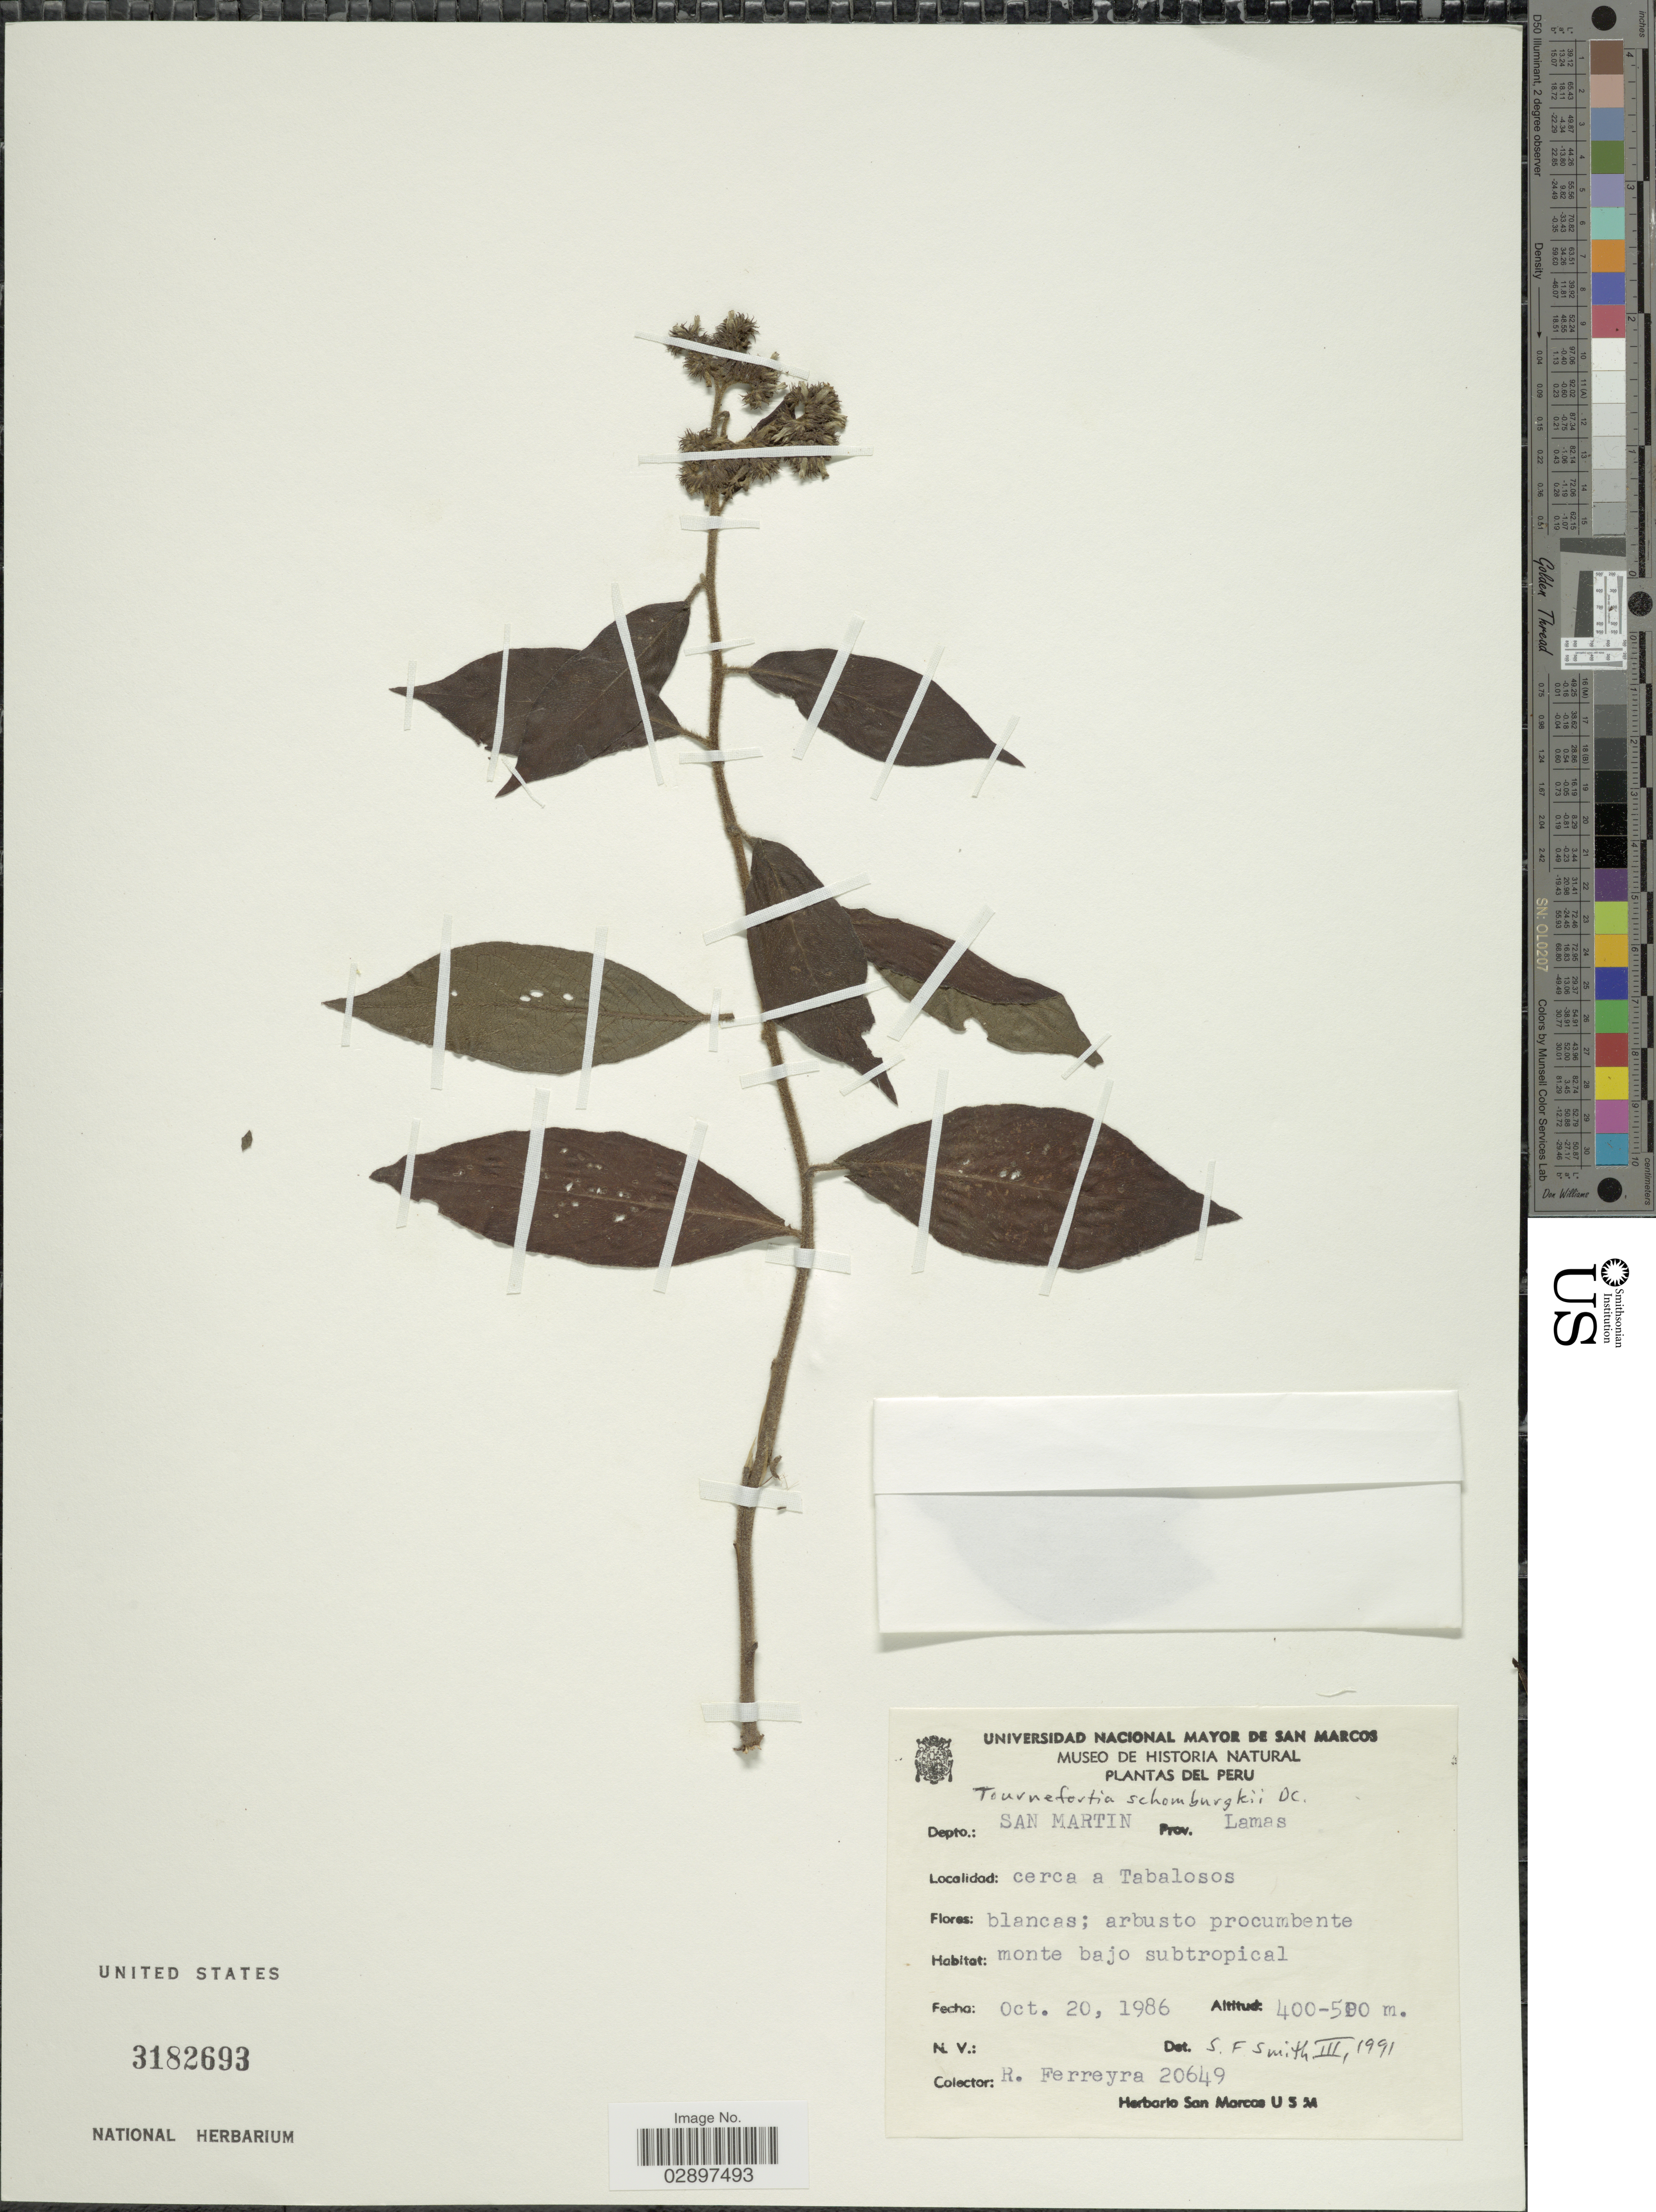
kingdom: Plantae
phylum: Tracheophyta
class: Magnoliopsida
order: Boraginales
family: Heliotropiaceae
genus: Tournefortia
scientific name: Tournefortia schomburgkii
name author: DC.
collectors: R. A. Ferreyra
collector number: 20649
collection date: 1986-10-20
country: Peru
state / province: San Martín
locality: Depto.: San Martin. Prov. Lamas. Cerca a Tabalosos.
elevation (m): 400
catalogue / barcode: US 3182693